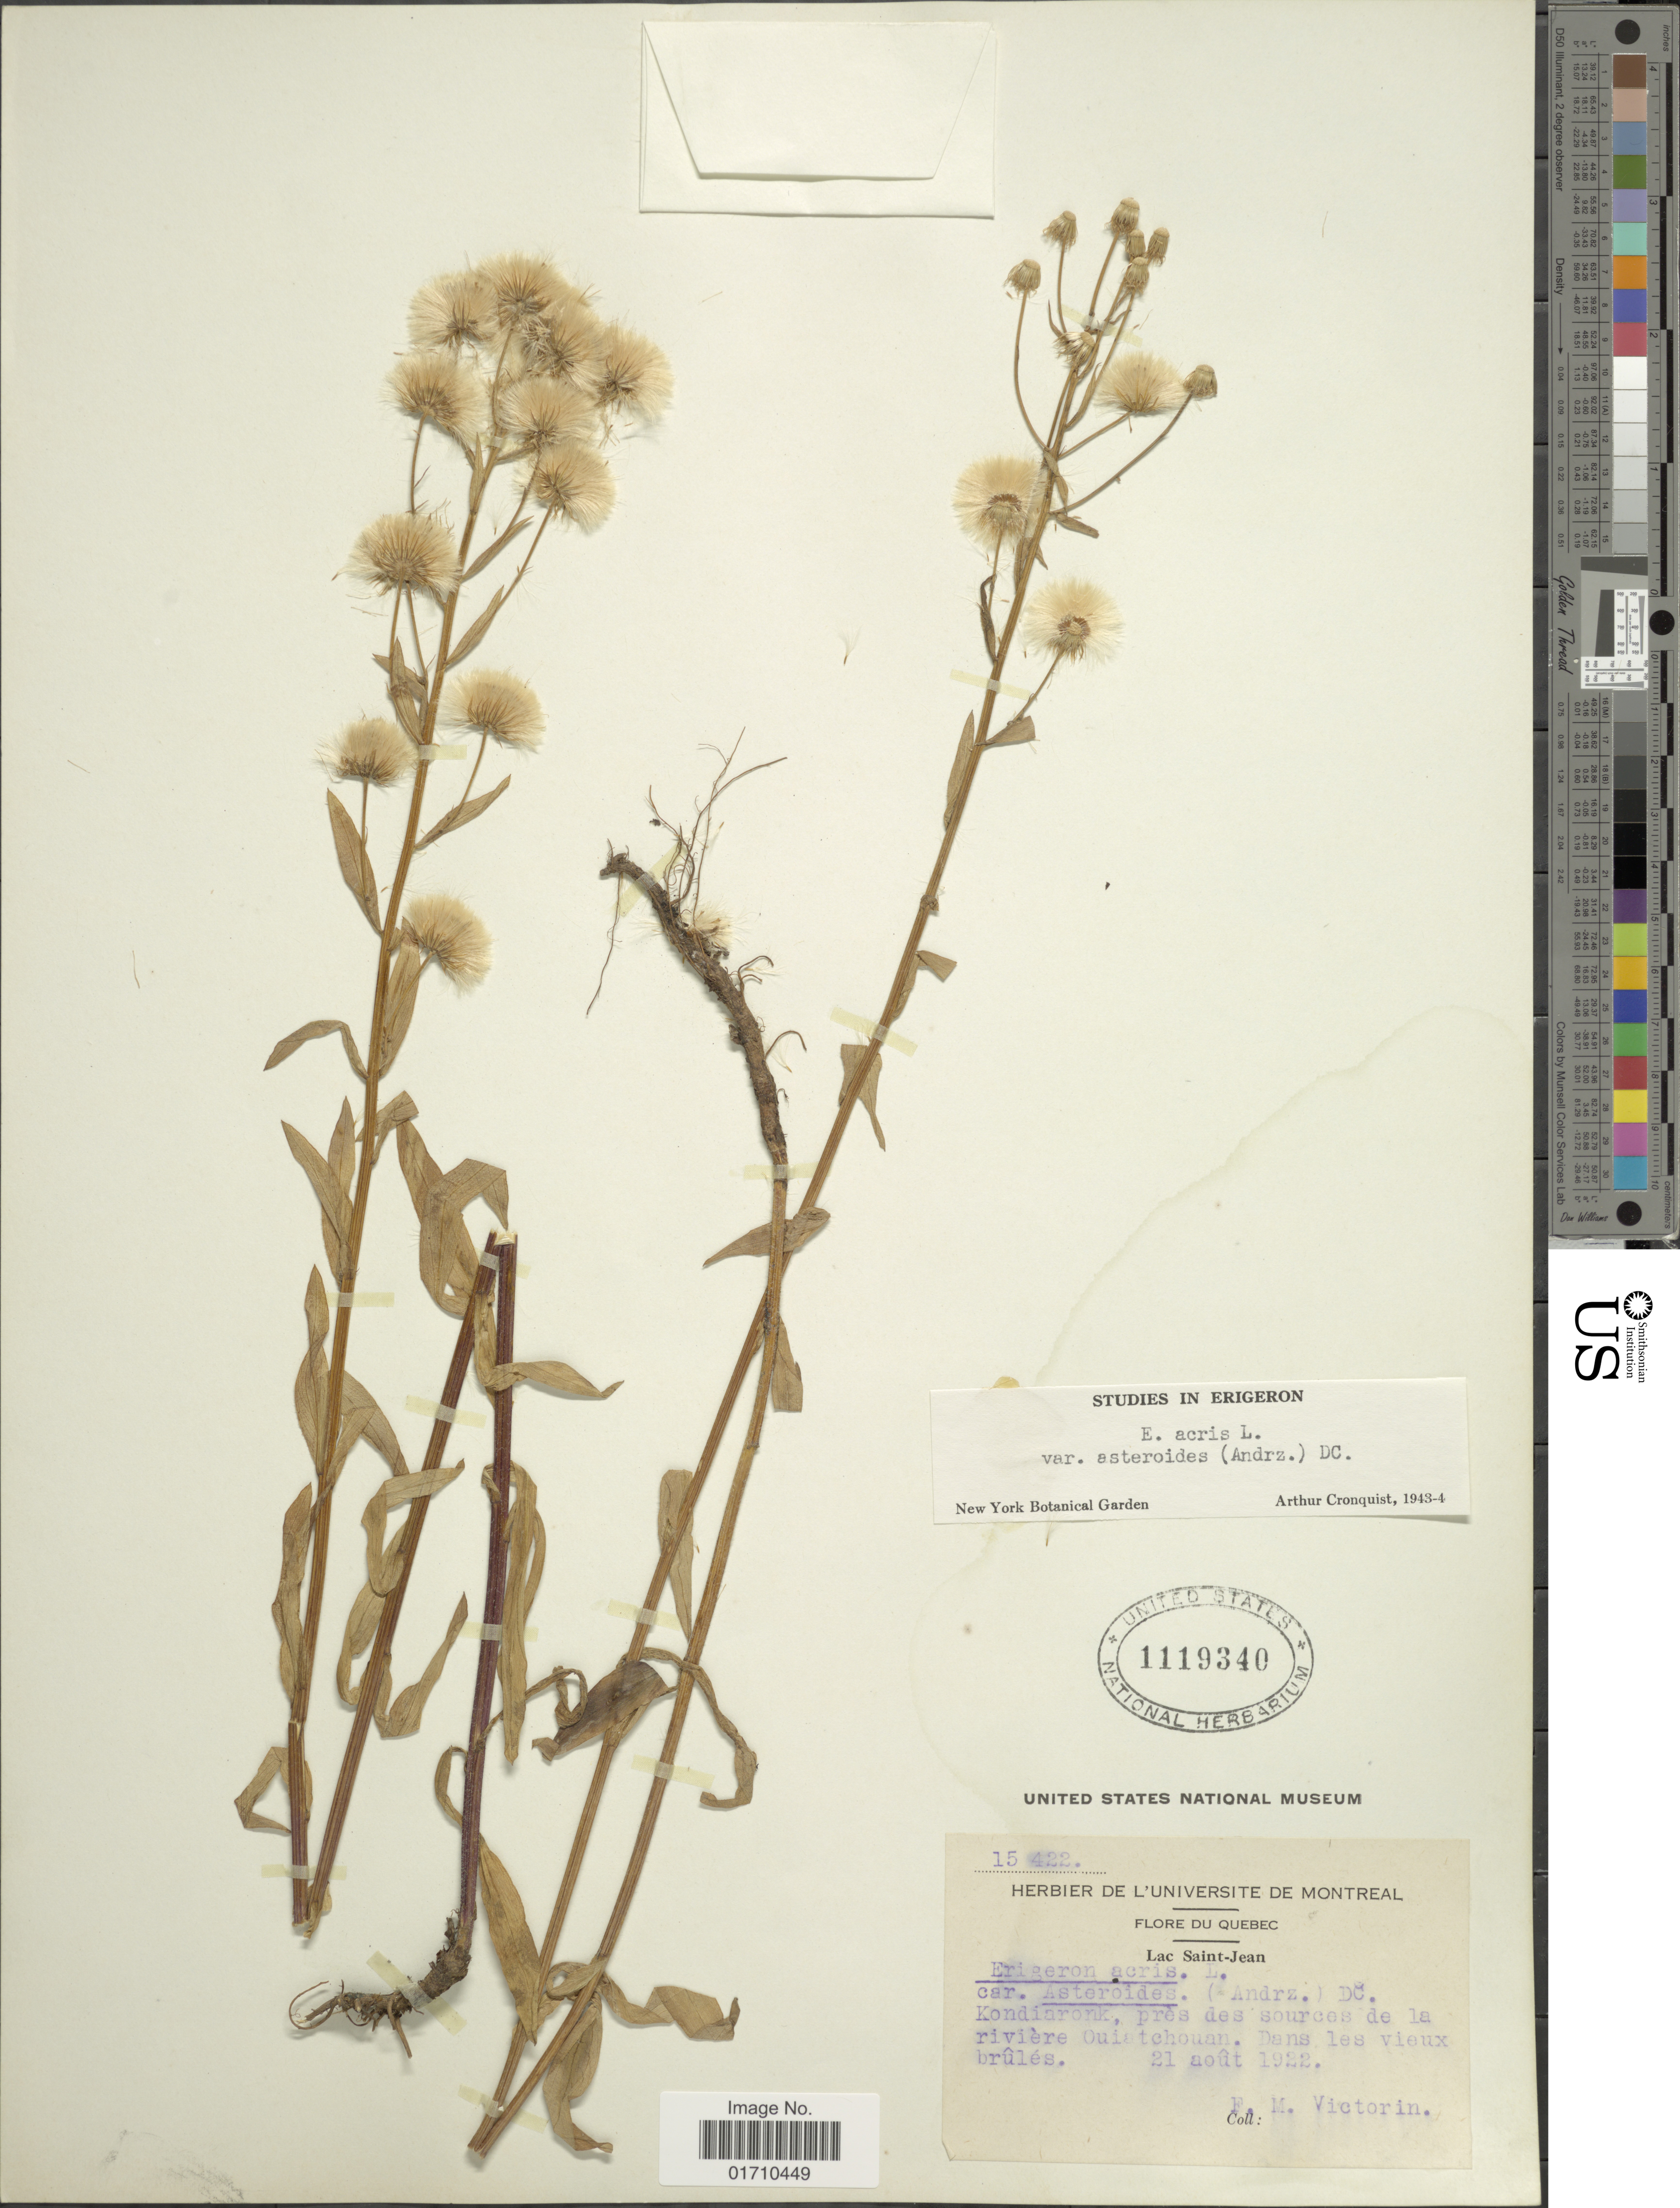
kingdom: Plantae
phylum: Tracheophyta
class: Magnoliopsida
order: Asterales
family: Asteraceae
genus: Erigeron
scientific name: Erigeron acris var. asteroides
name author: (Andrz.) DC.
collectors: F. Victorin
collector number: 15422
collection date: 1922-08-21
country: Canada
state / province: Quebec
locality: Lac Saint-Jean. Kondiaronk, près des sources de la rivière Ouiatchouan. Dans les vieux brûlé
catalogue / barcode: US 1119340